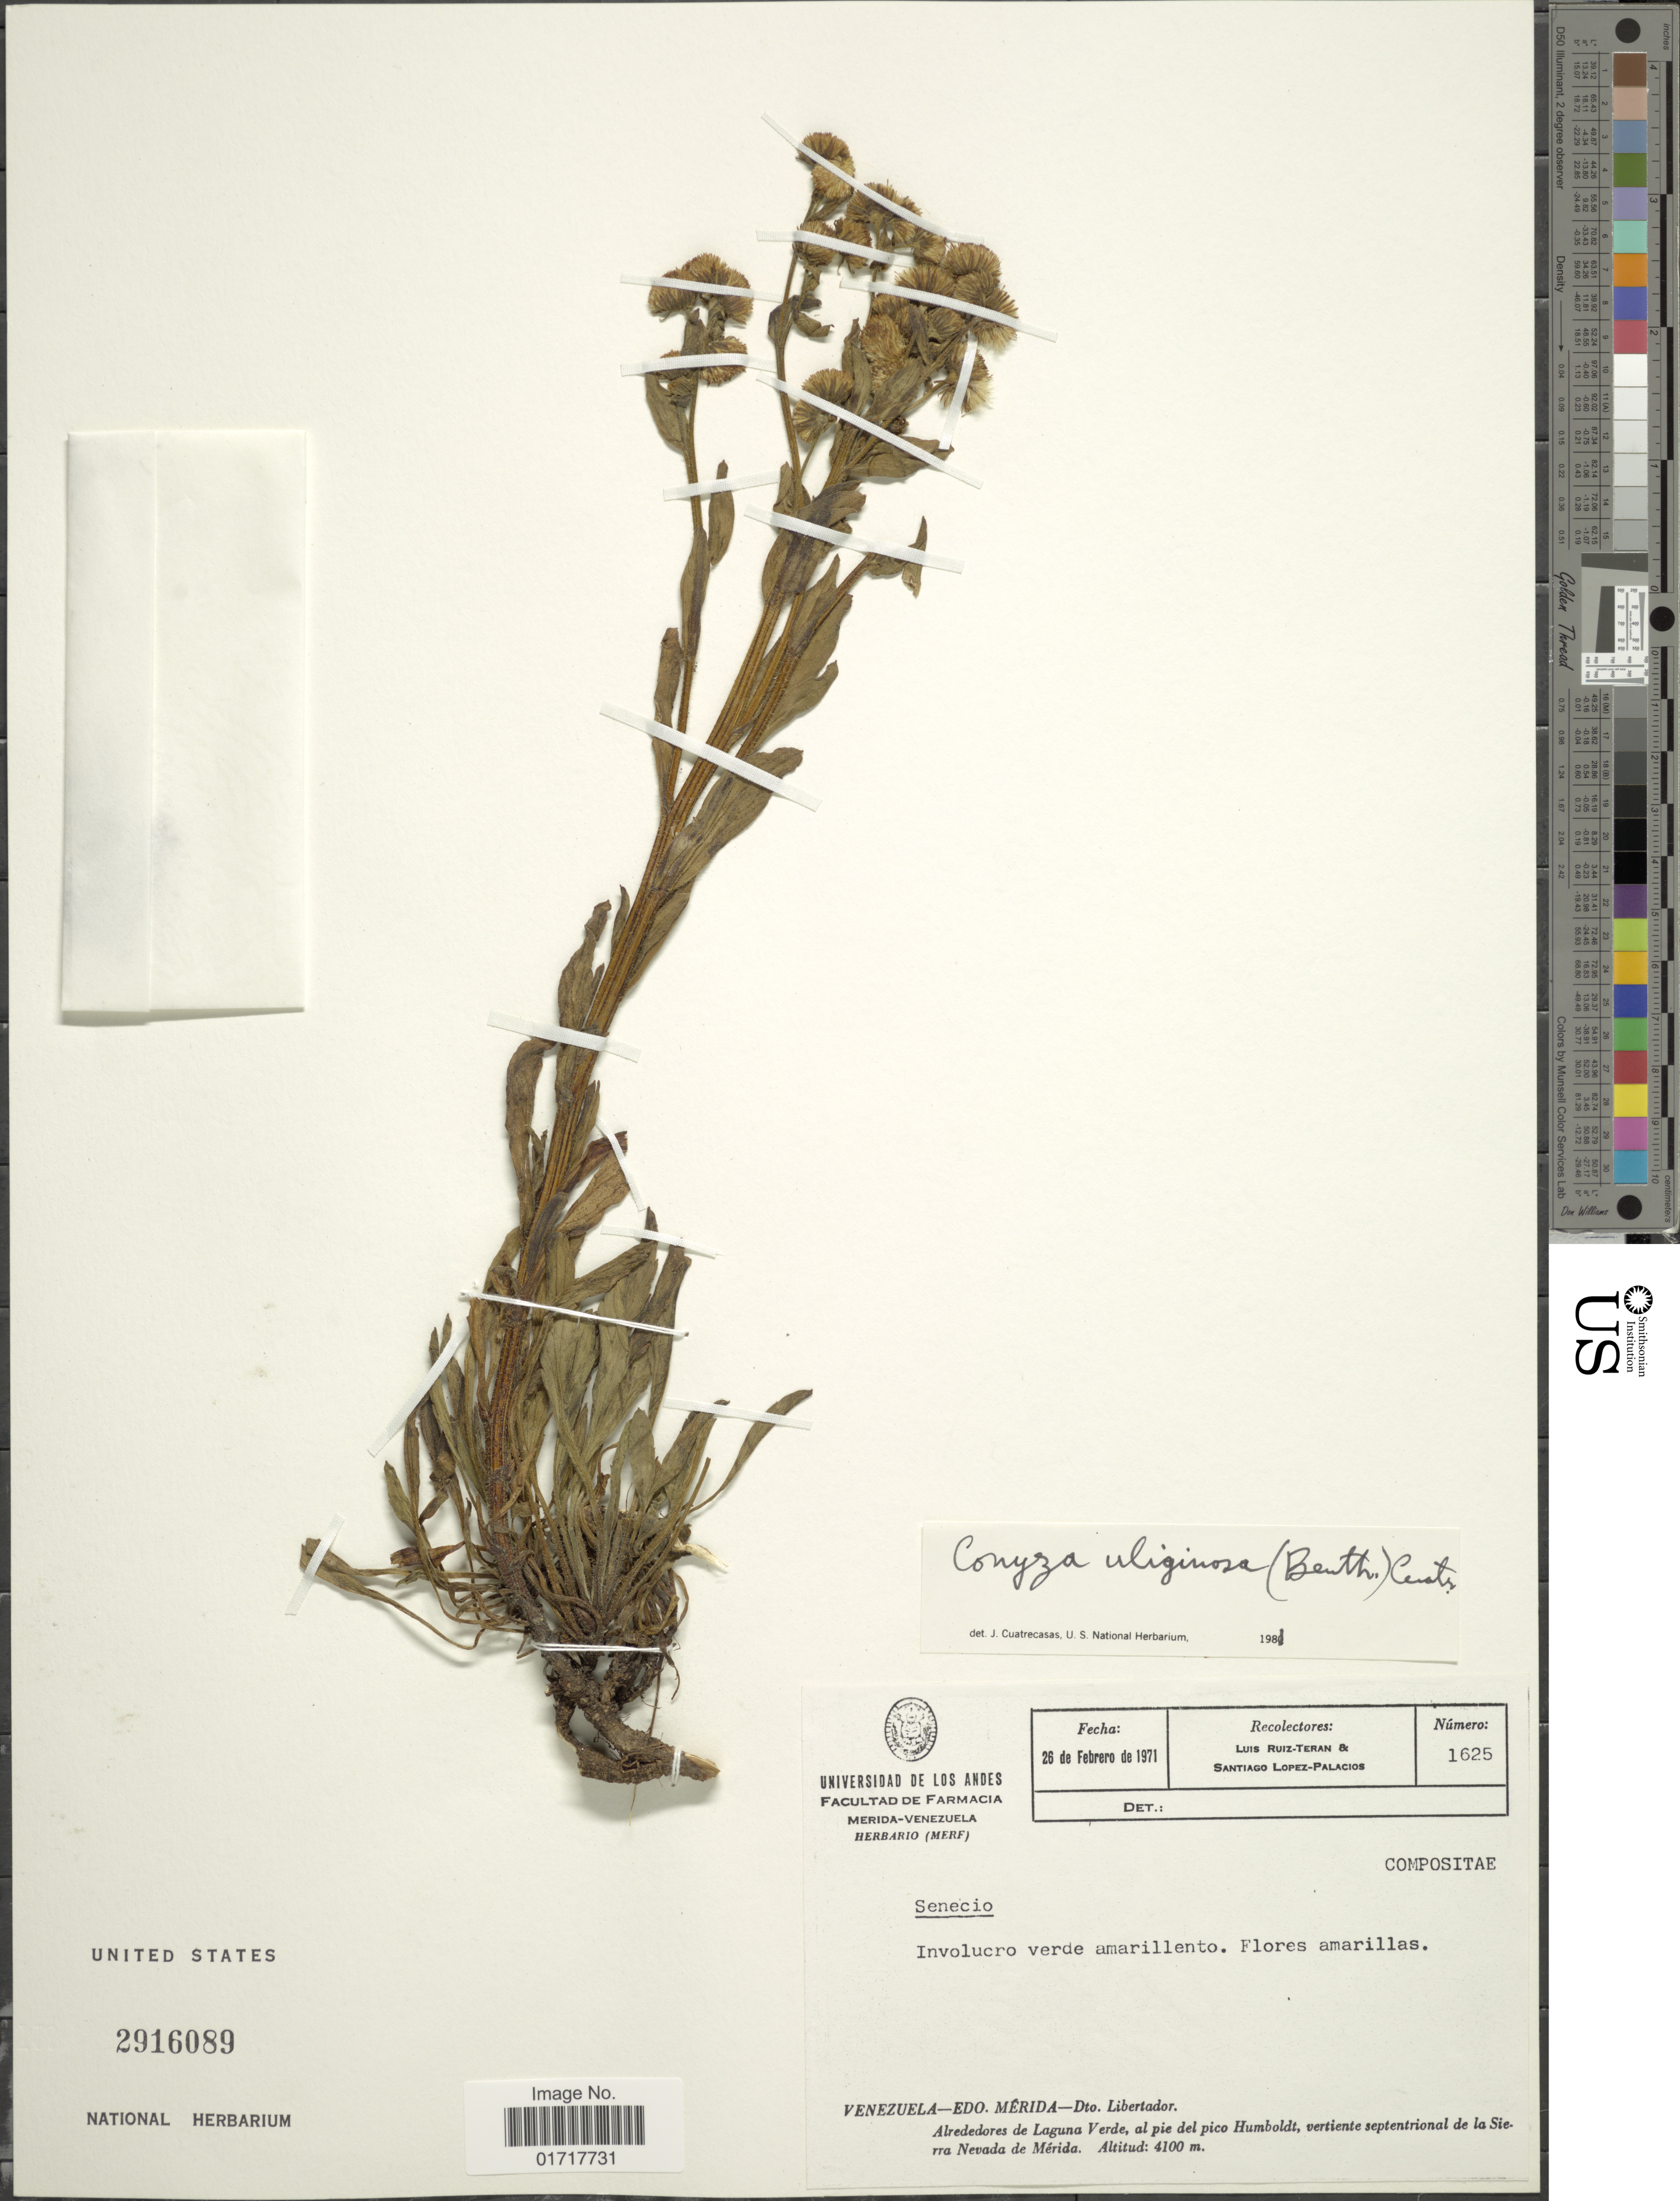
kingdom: Plantae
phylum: Tracheophyta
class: Magnoliopsida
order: Asterales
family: Asteraceae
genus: Conyza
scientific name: Conyza uliginosa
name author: (Benth.) Cuatrec.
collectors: L. E. Ruíz-Terán & S. López-Palacios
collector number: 1625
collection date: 1971-02-26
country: Venezuela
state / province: Mérida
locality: Venezuela-Edo. Merida-Dto. Libertador. Alrededores de Laguna Verde, al pie del pico Humboldt, vertiente septentrional de la Sierra Nevada de Merida.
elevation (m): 4100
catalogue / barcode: US 2916089